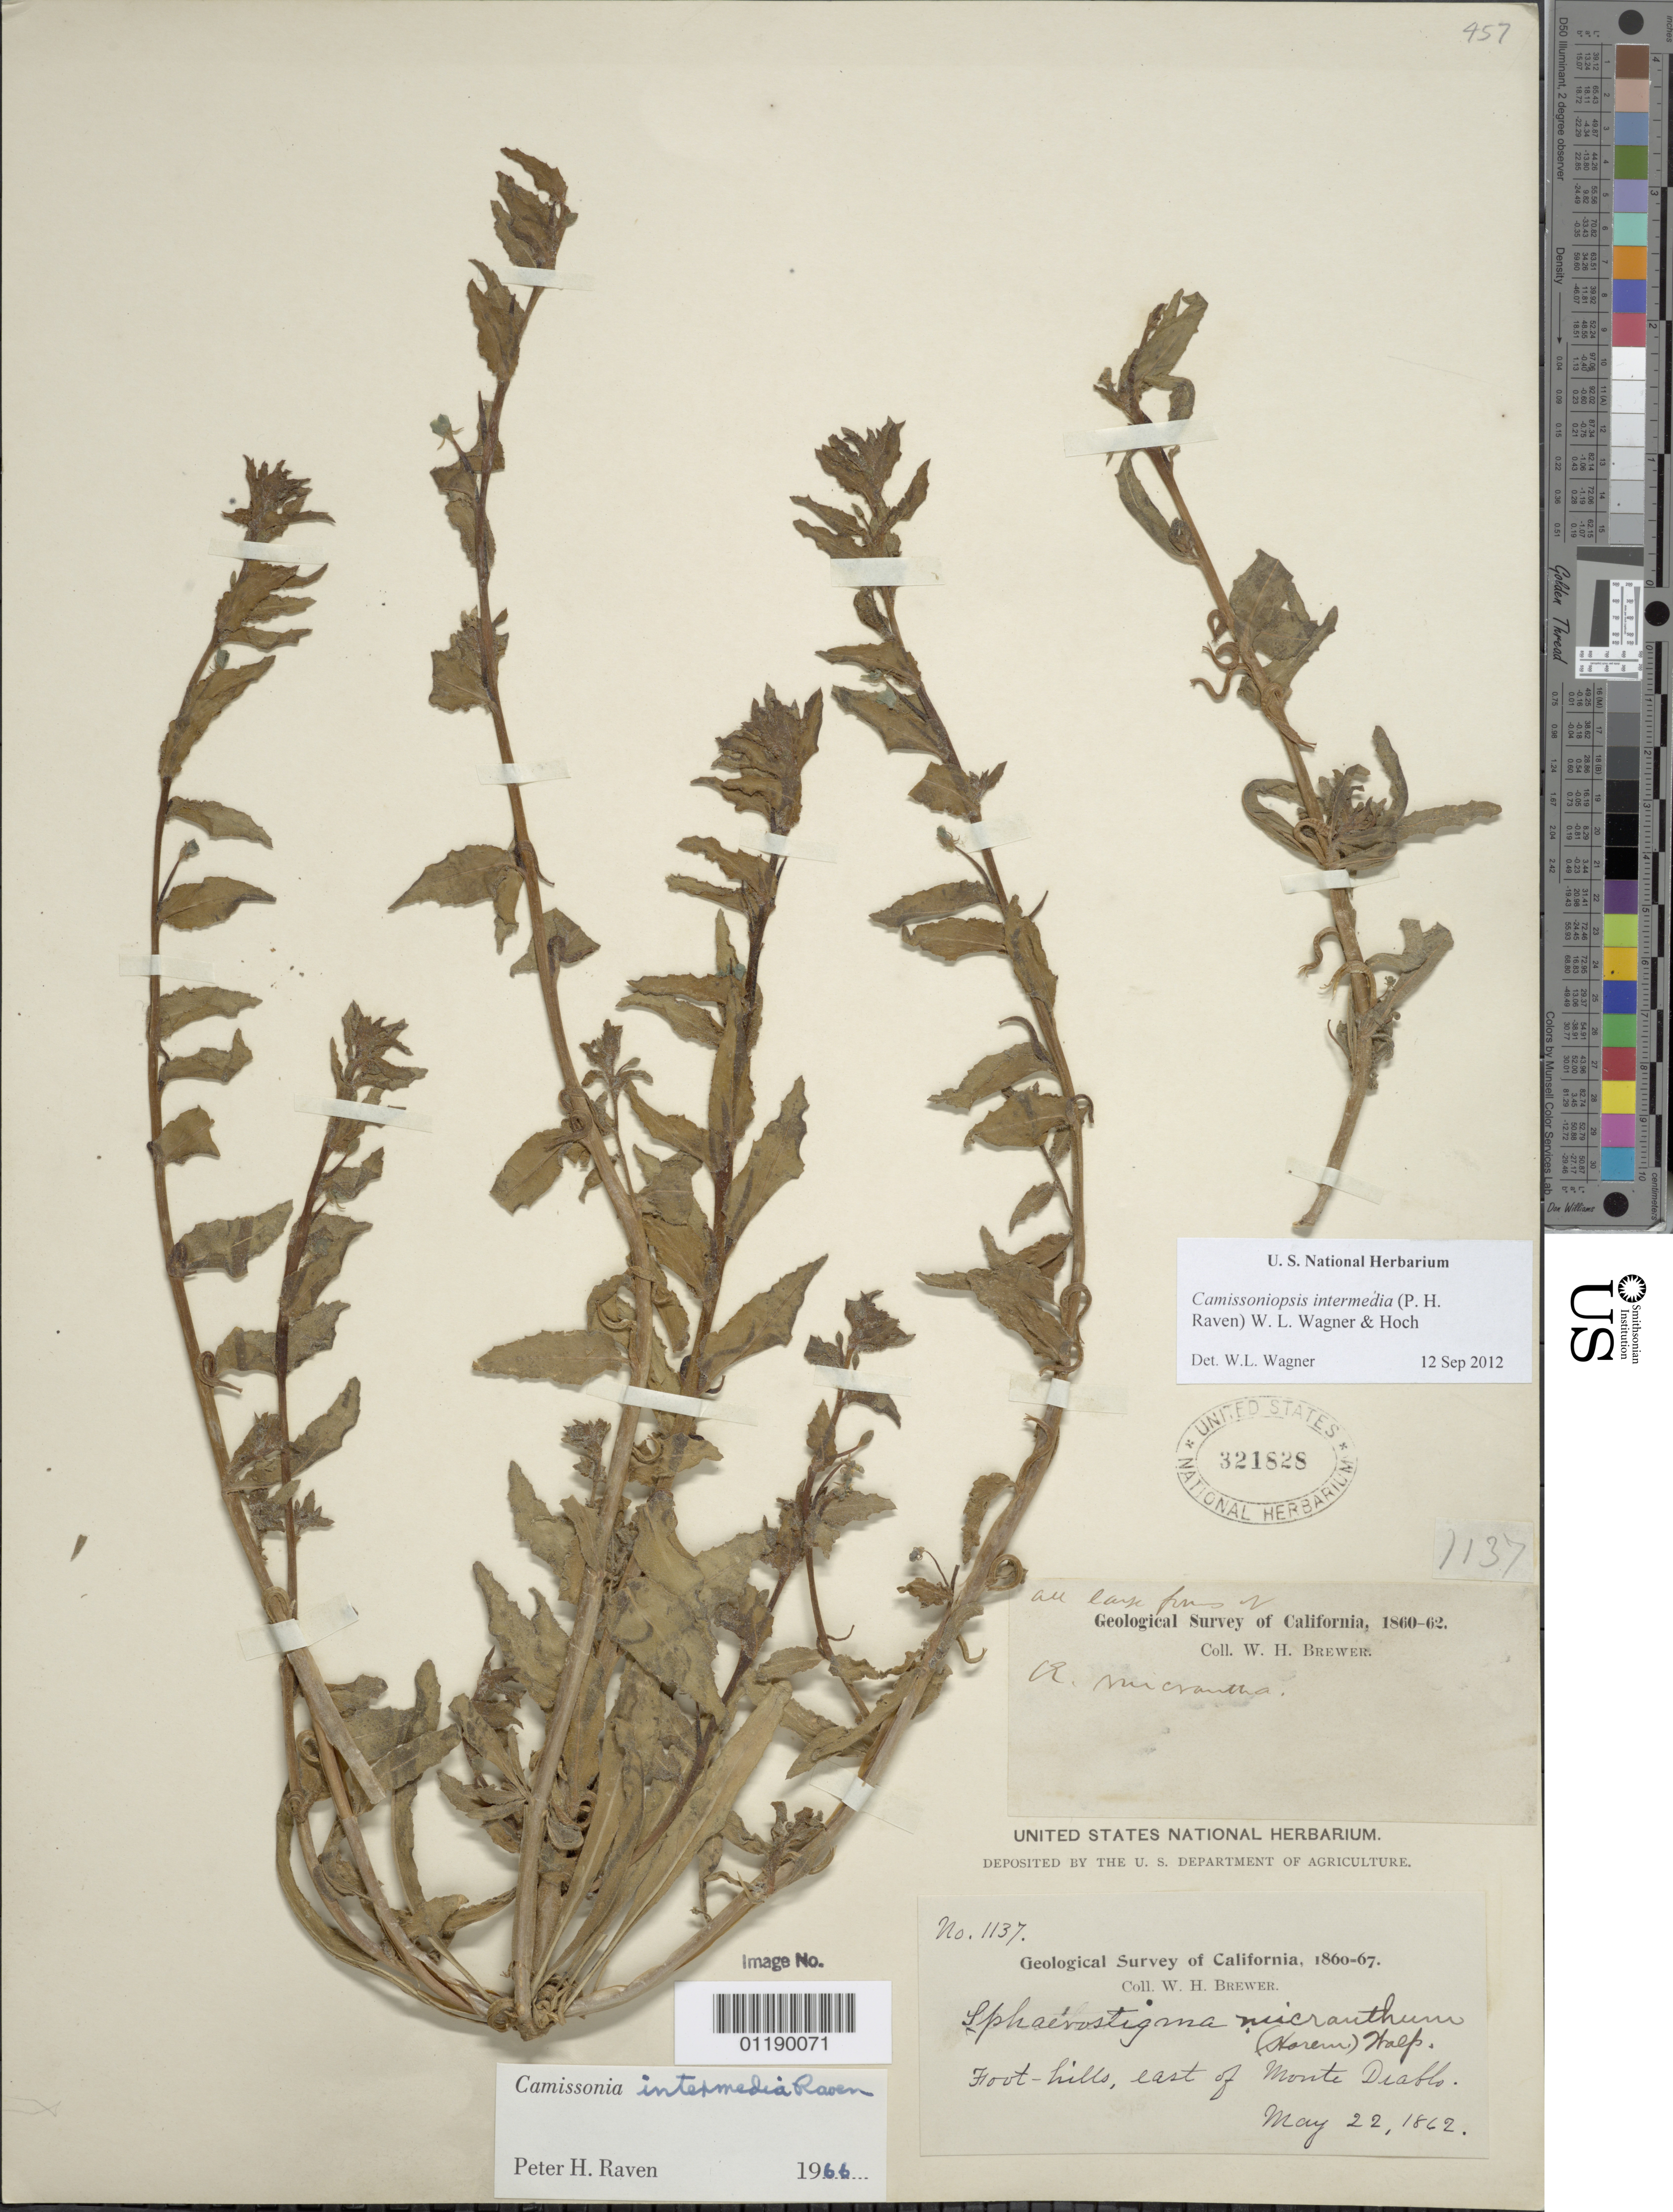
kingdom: Plantae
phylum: Tracheophyta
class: Magnoliopsida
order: Myrtales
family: Onagraceae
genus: Camissoniopsis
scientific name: Camissoniopsis intermedia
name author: (P.H. Raven) W.L. Wagner & Hoch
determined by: Wagner, W. L., (BOT), Smithsonian Institution - National Museum of Natural History (UNITED STATES)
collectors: W. H. Brewer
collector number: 1137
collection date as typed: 22 May 1862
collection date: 1862-05-22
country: United States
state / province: California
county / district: Contra Costa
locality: Foothills east of Monte Diablo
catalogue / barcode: US 321828